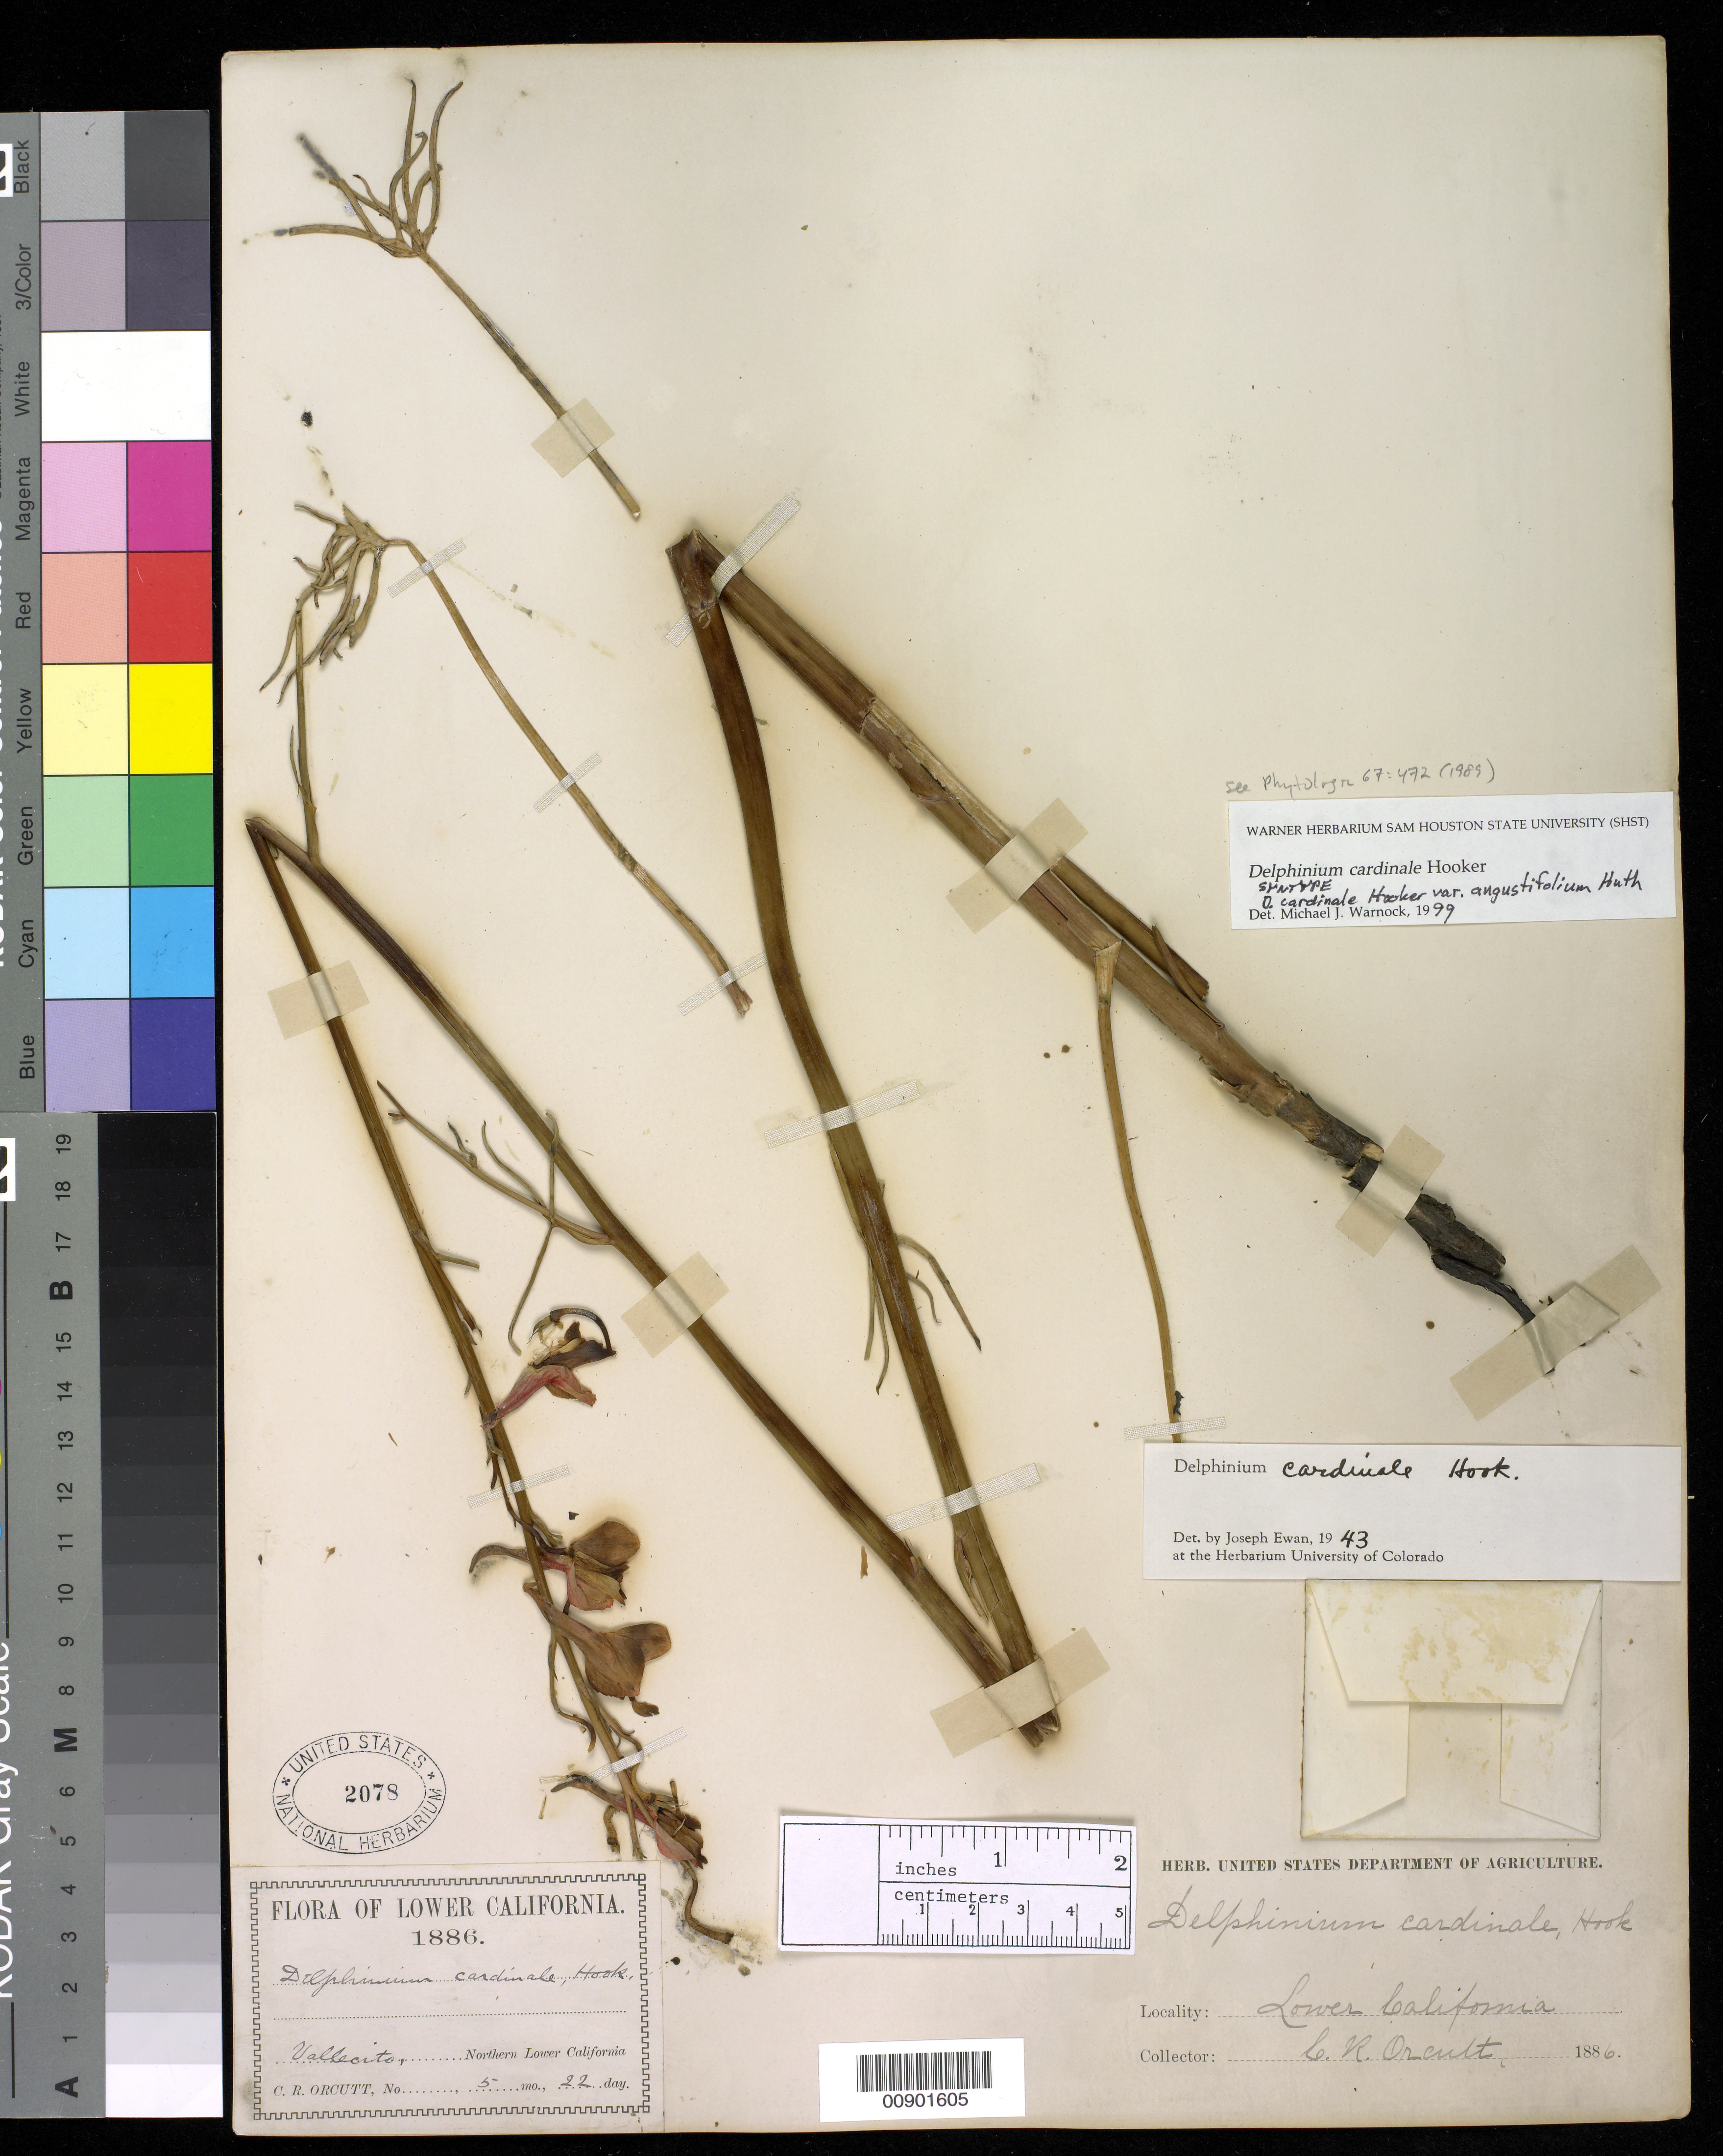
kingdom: Plantae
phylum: Tracheophyta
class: Magnoliopsida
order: Ranunculales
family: Ranunculaceae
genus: Delphinium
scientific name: Delphinium cardinale var. angustifolium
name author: Huth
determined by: Warnock, M. J., (SHST), Sam Houston State University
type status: Syntype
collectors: C. R. Orcutt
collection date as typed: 22 May 1886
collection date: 1886-05-22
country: Mexico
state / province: Baja California Norte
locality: Vallecito, Northern Lower California.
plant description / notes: Lectotype is Palmer 7 as designated by M.J. Warnock, Phytologia 67: 472 (1989).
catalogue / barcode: US 2078